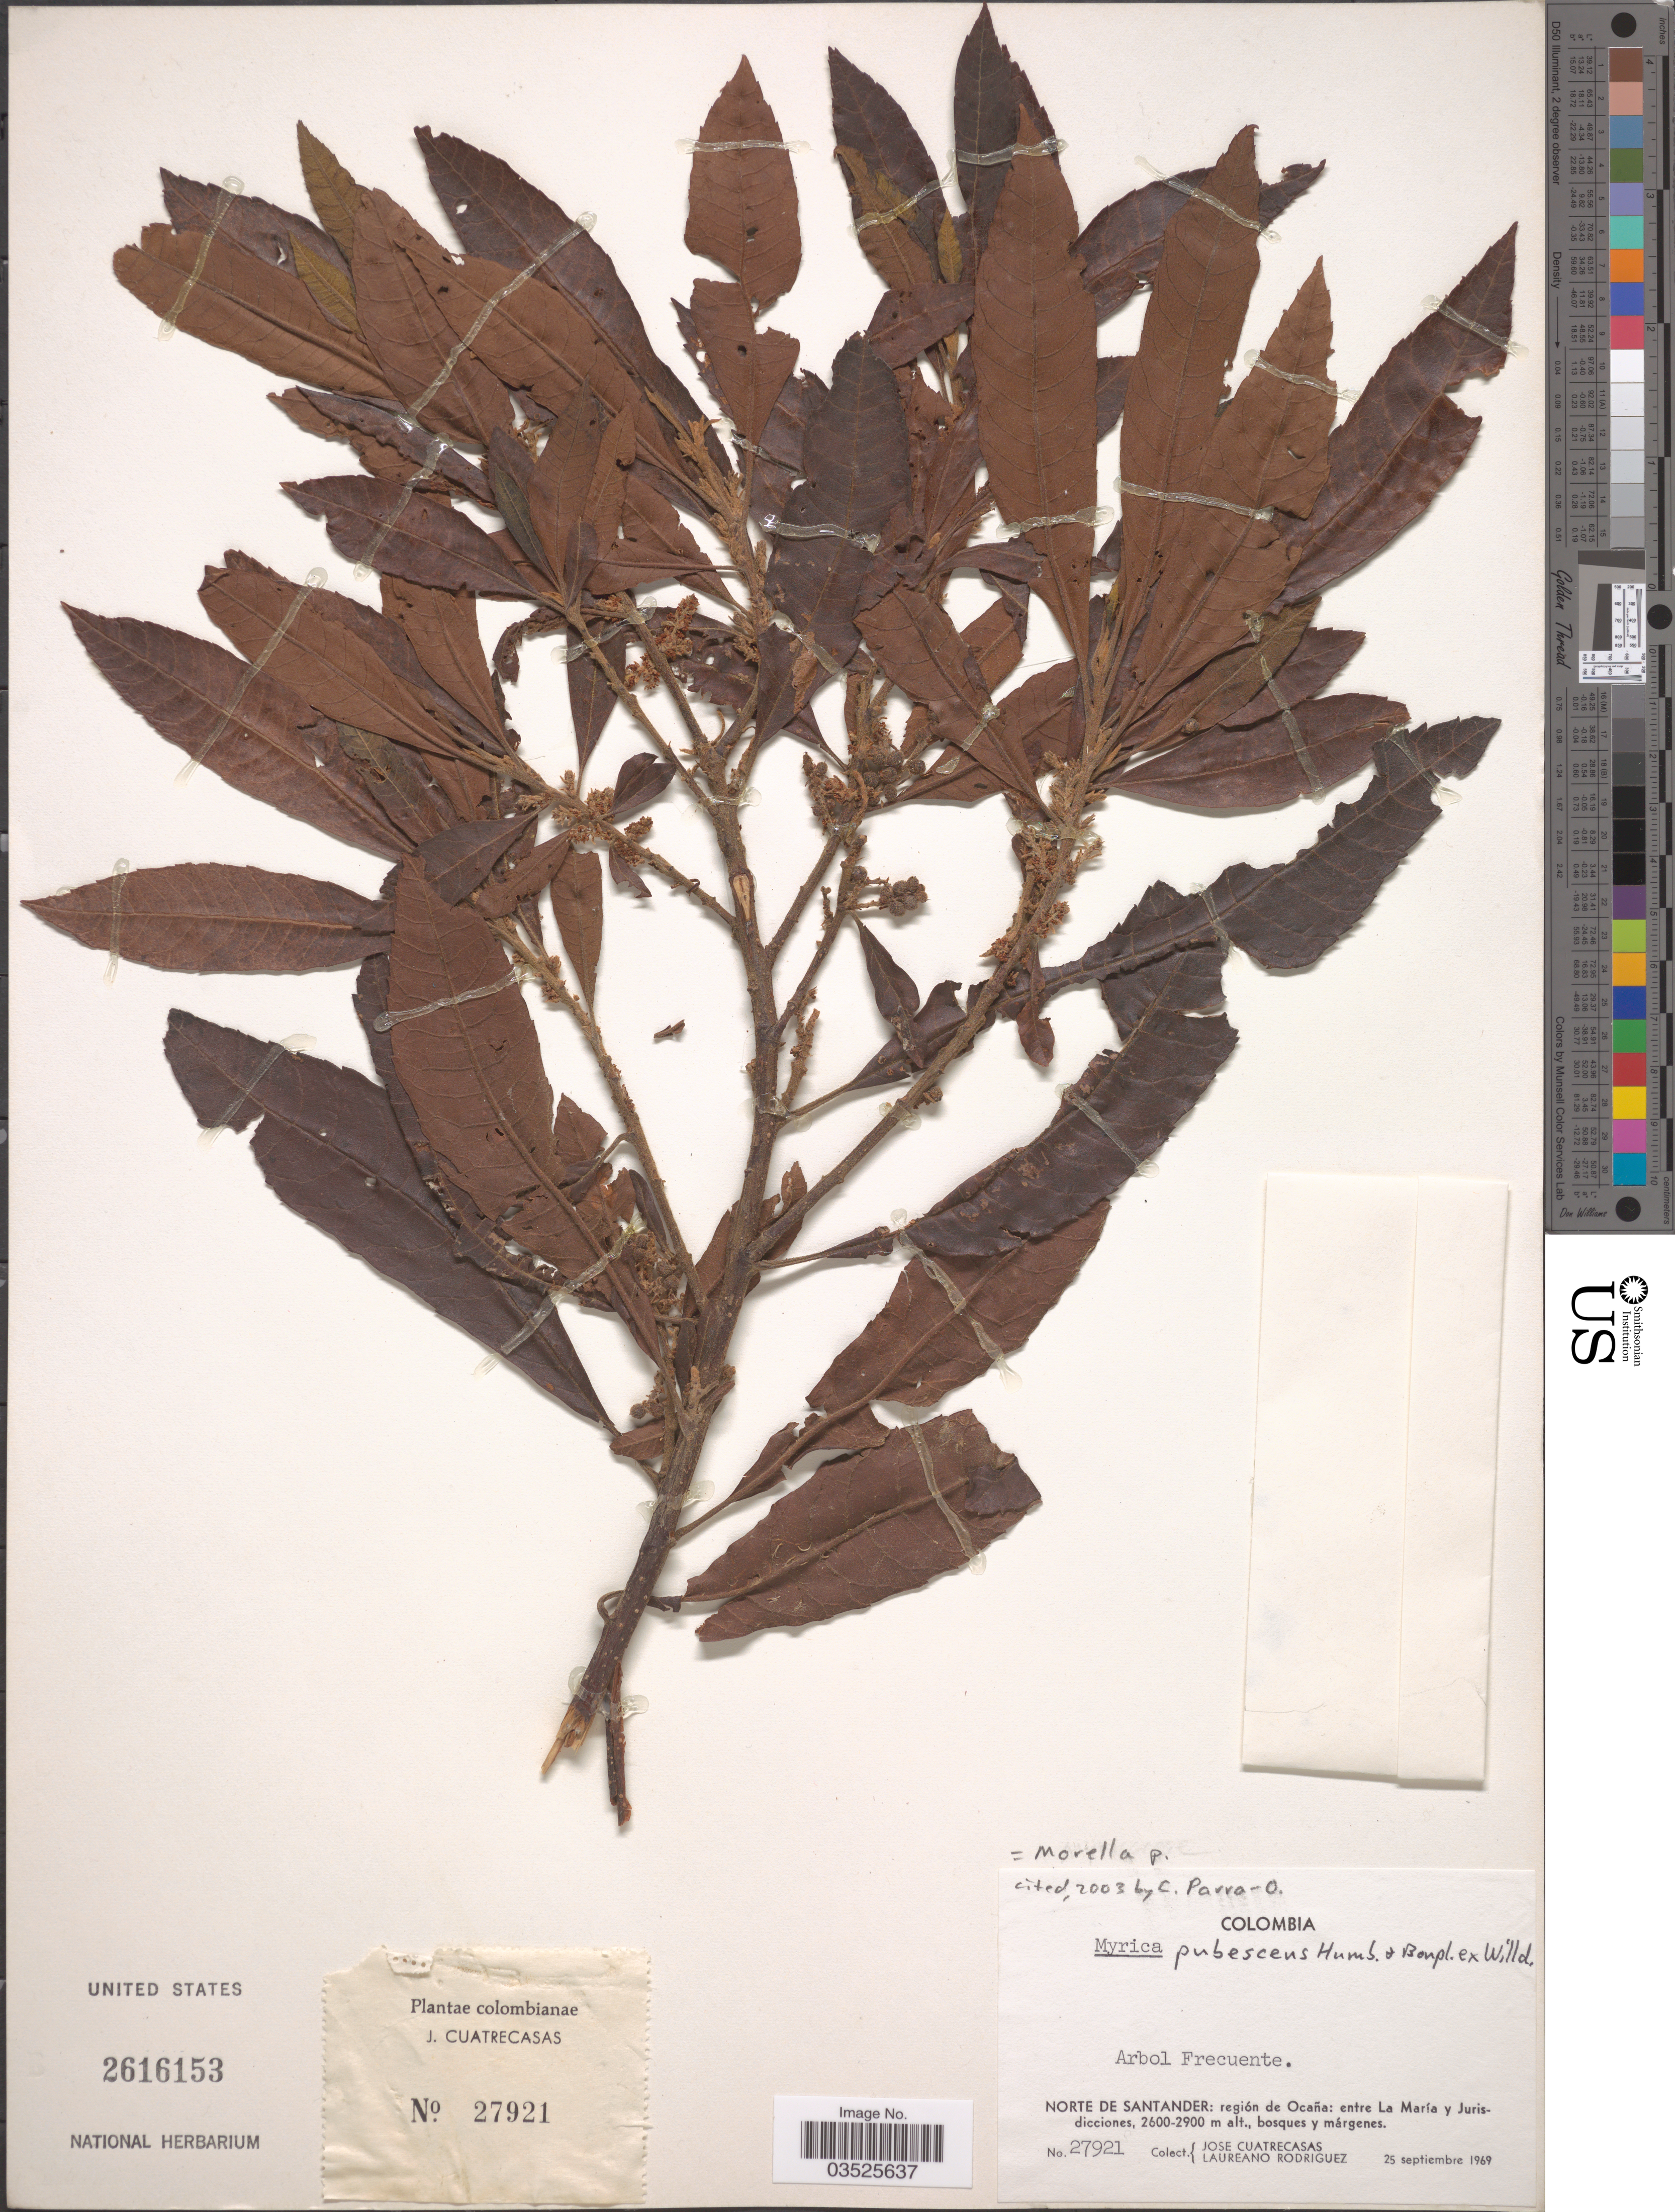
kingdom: Plantae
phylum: Tracheophyta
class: Magnoliopsida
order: Fagales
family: Myricaceae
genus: Morella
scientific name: Morella pubescens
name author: (Humb. & Bonpl. ex Willd.) Wilbur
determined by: Strong, M. T., (US), Smithsonian Institution - National Museum of Natural History (UNITED STATES)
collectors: J. Cuatrecasas & L. Rodriguez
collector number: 27921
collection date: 1969-09-25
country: Colombia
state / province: Norte de Santander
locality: Norte de Santander: región de Ocaña: entre La María y Jurisdicciones.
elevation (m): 2600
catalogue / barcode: US 2616153